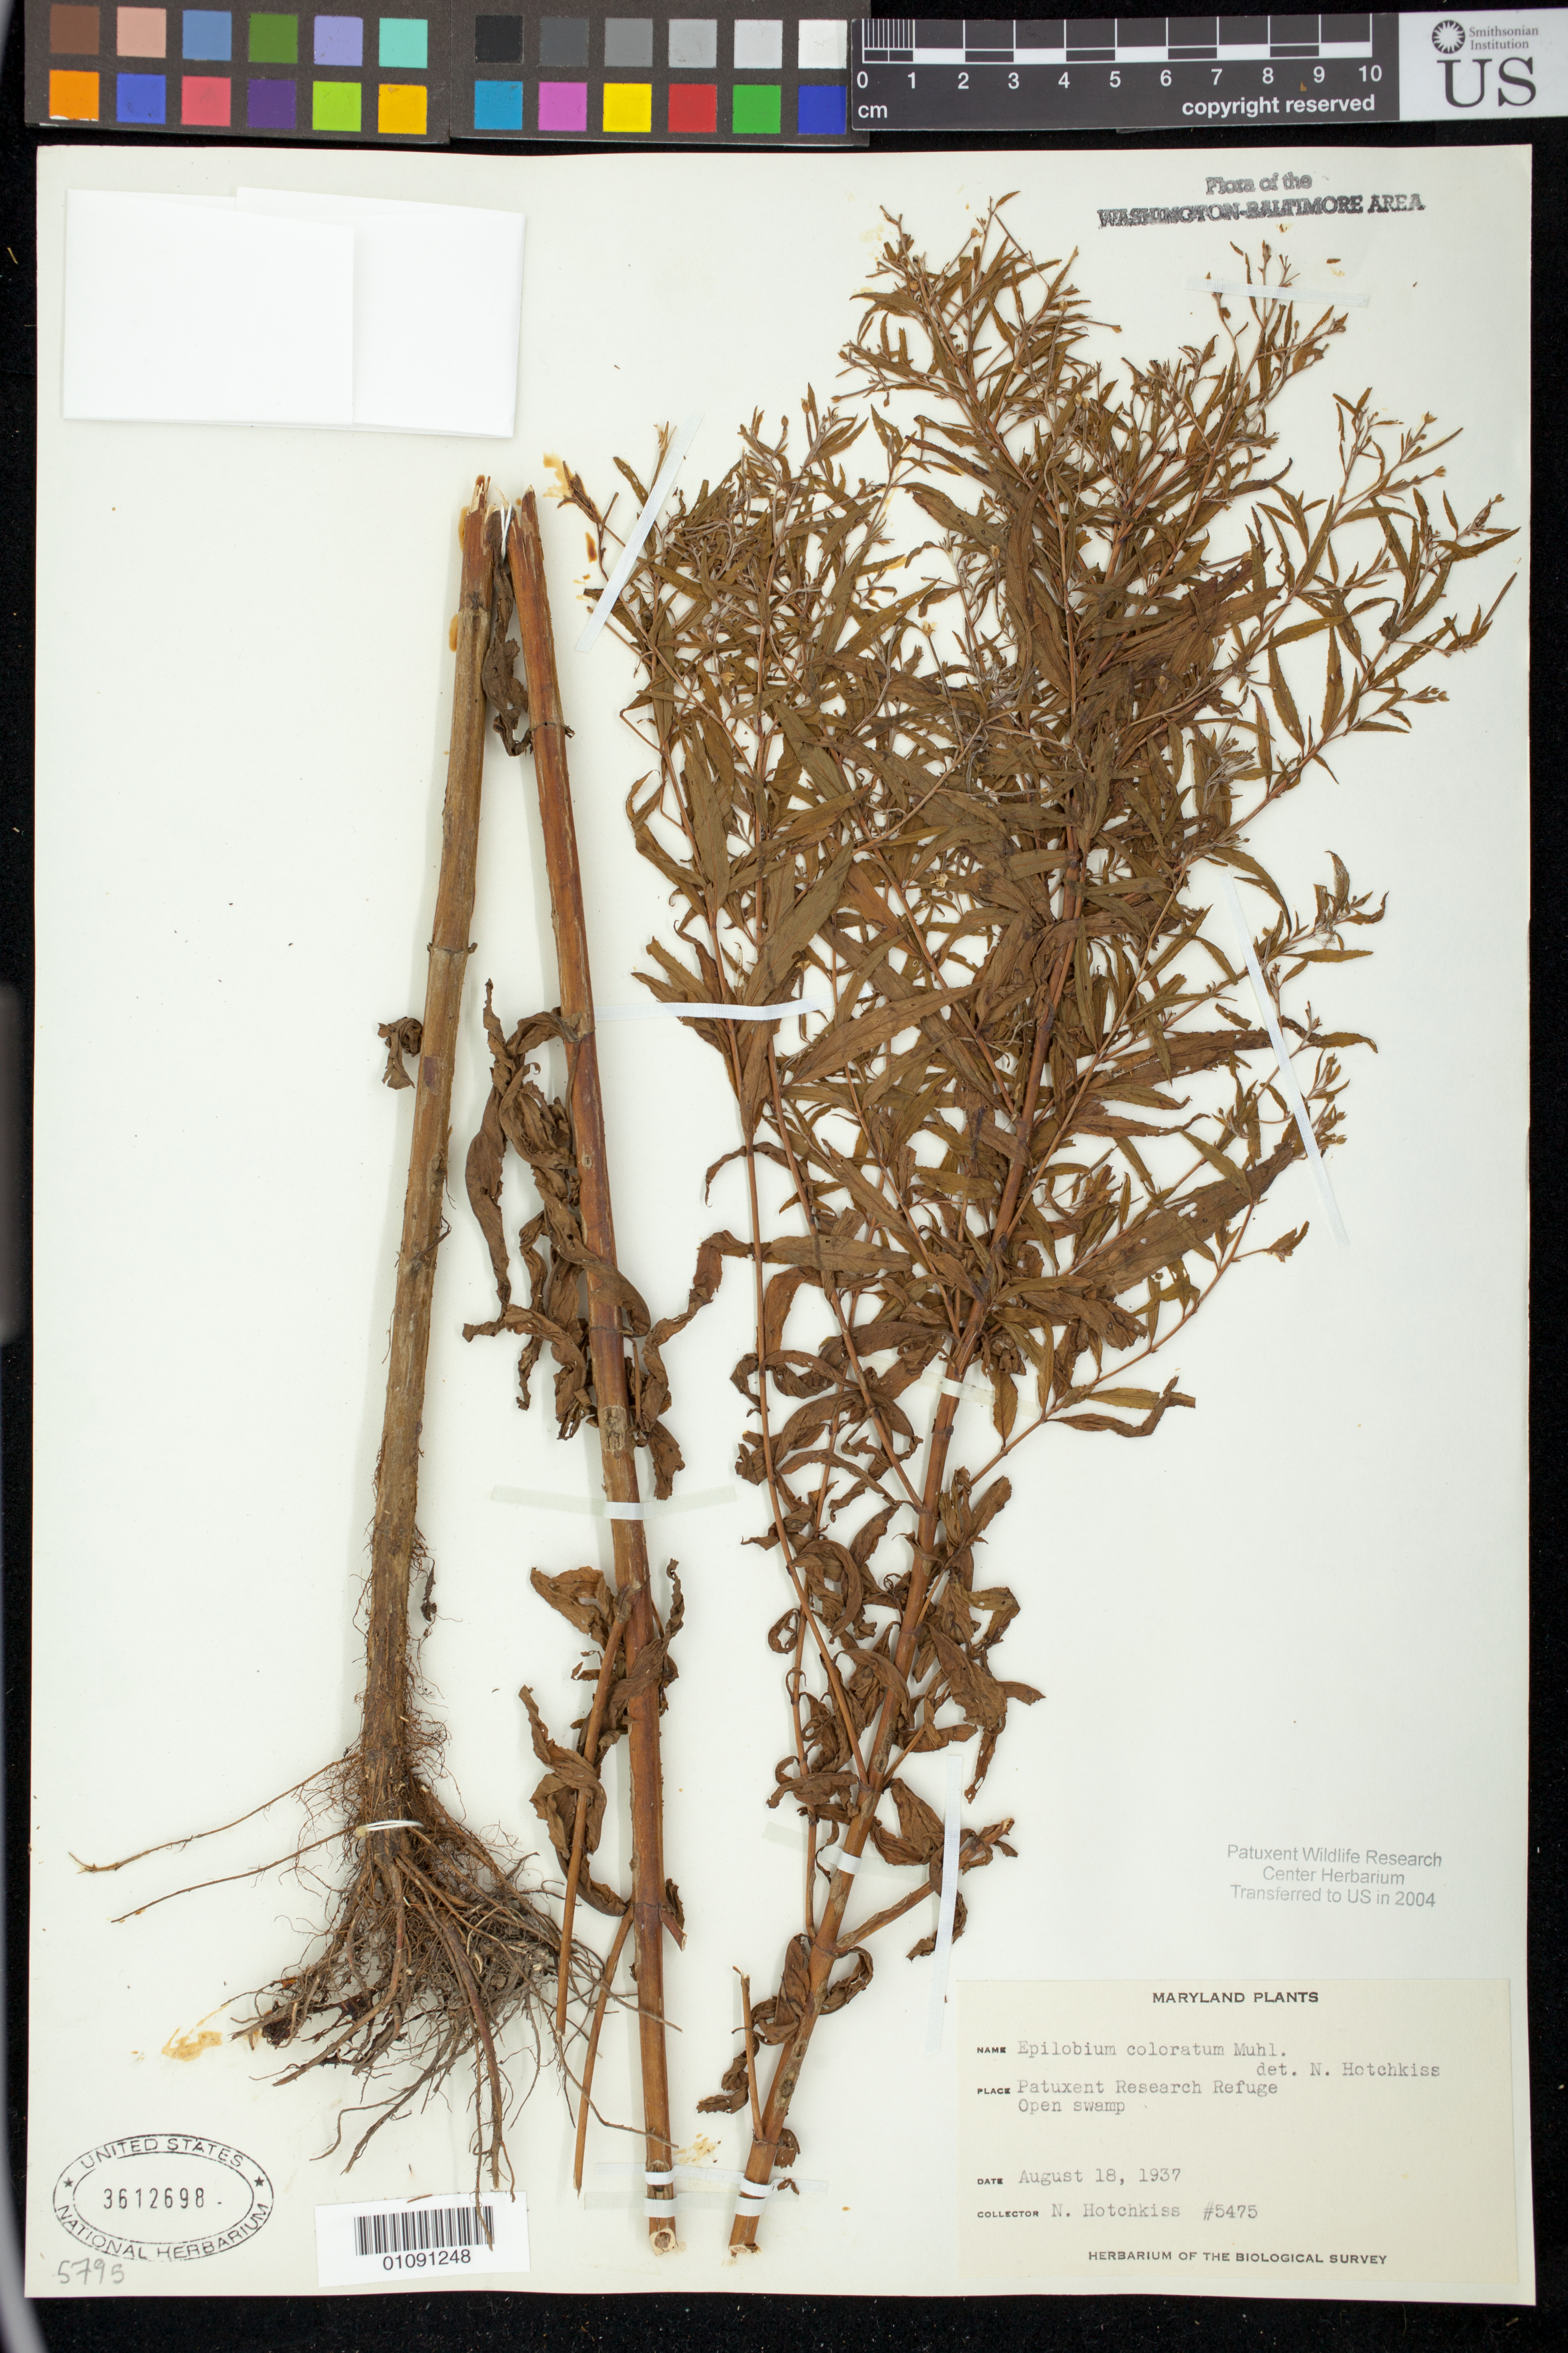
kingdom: Plantae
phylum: Tracheophyta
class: Magnoliopsida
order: Myrtales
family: Onagraceae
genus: Epilobium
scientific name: Epilobium coloratum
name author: Biehler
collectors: N. Hotchkiss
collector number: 5475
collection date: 1937-08-18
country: United States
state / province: Maryland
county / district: Prince George's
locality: Patuxent Wildlife Refuge.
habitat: Open swamp.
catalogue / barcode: US 3612698